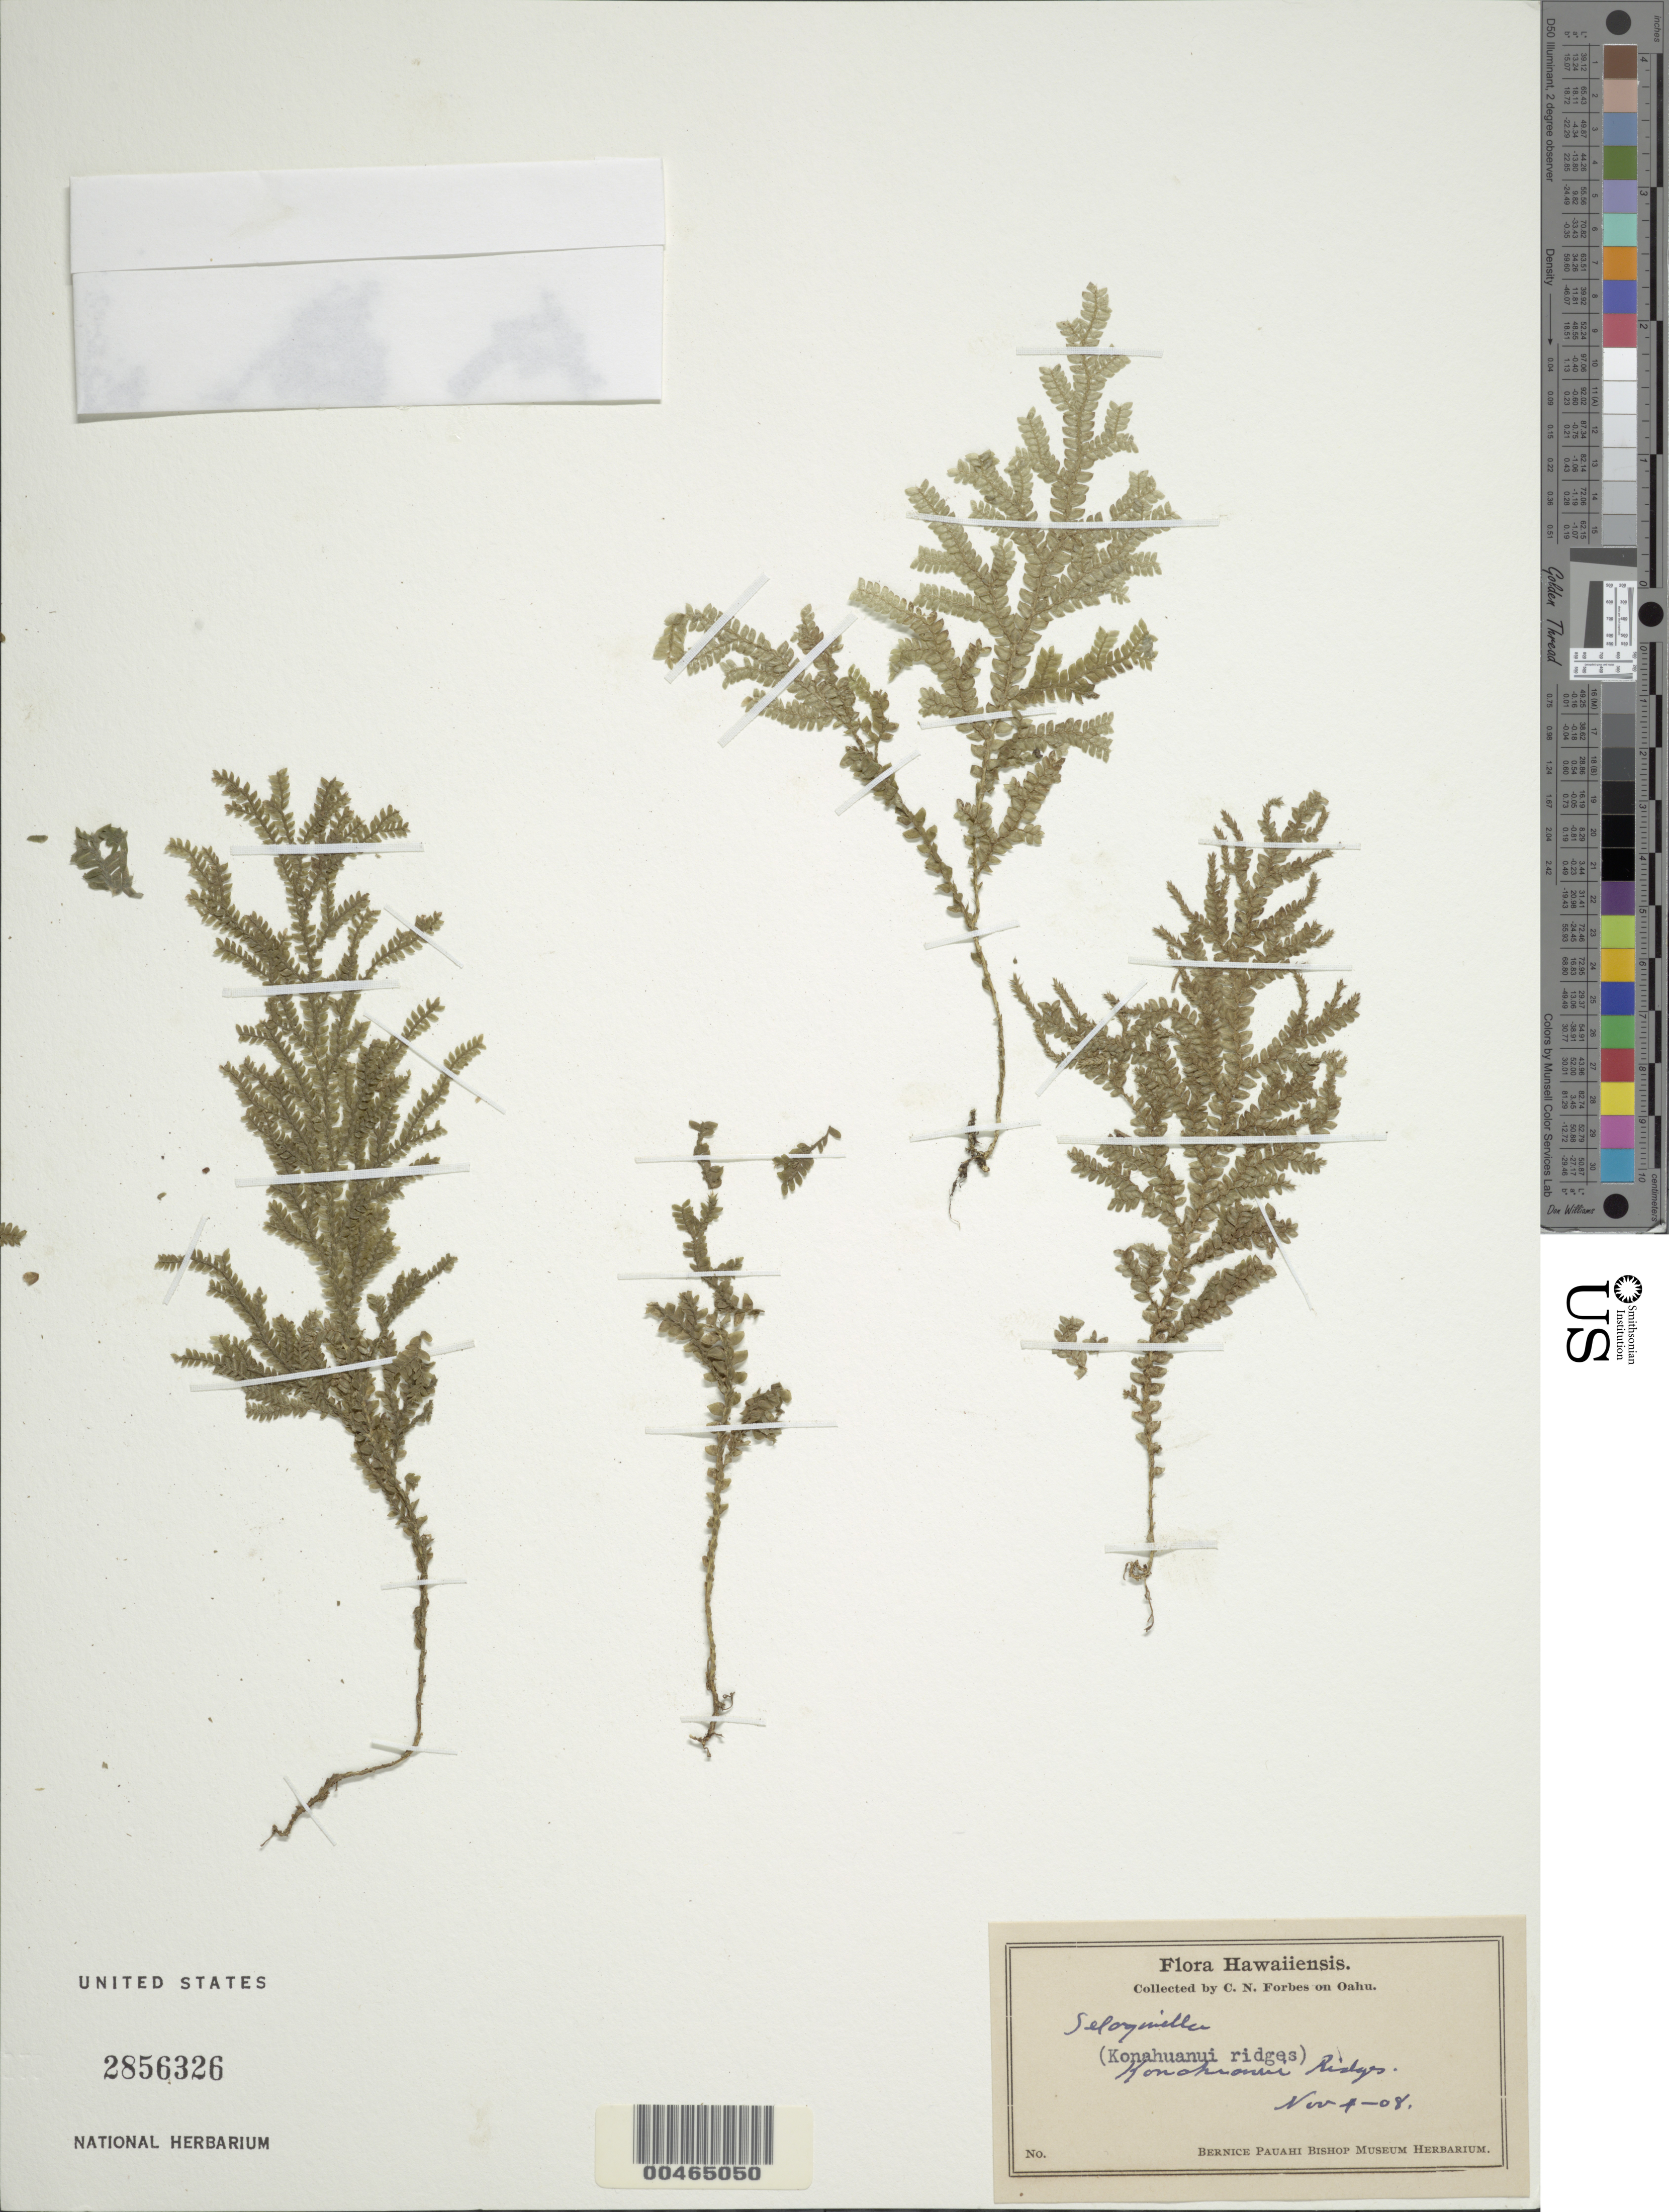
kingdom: Plantae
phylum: Tracheophyta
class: Lycopodiopsida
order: Selaginellales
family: Selaginellaceae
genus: Selaginella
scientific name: Selaginella sp.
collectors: C. N. Forbes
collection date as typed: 4 Nov 1908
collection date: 1908-11-04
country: United States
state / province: Hawaii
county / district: Honolulu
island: Oahu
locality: Konahuanui ridges, Oahu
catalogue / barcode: US 2856326